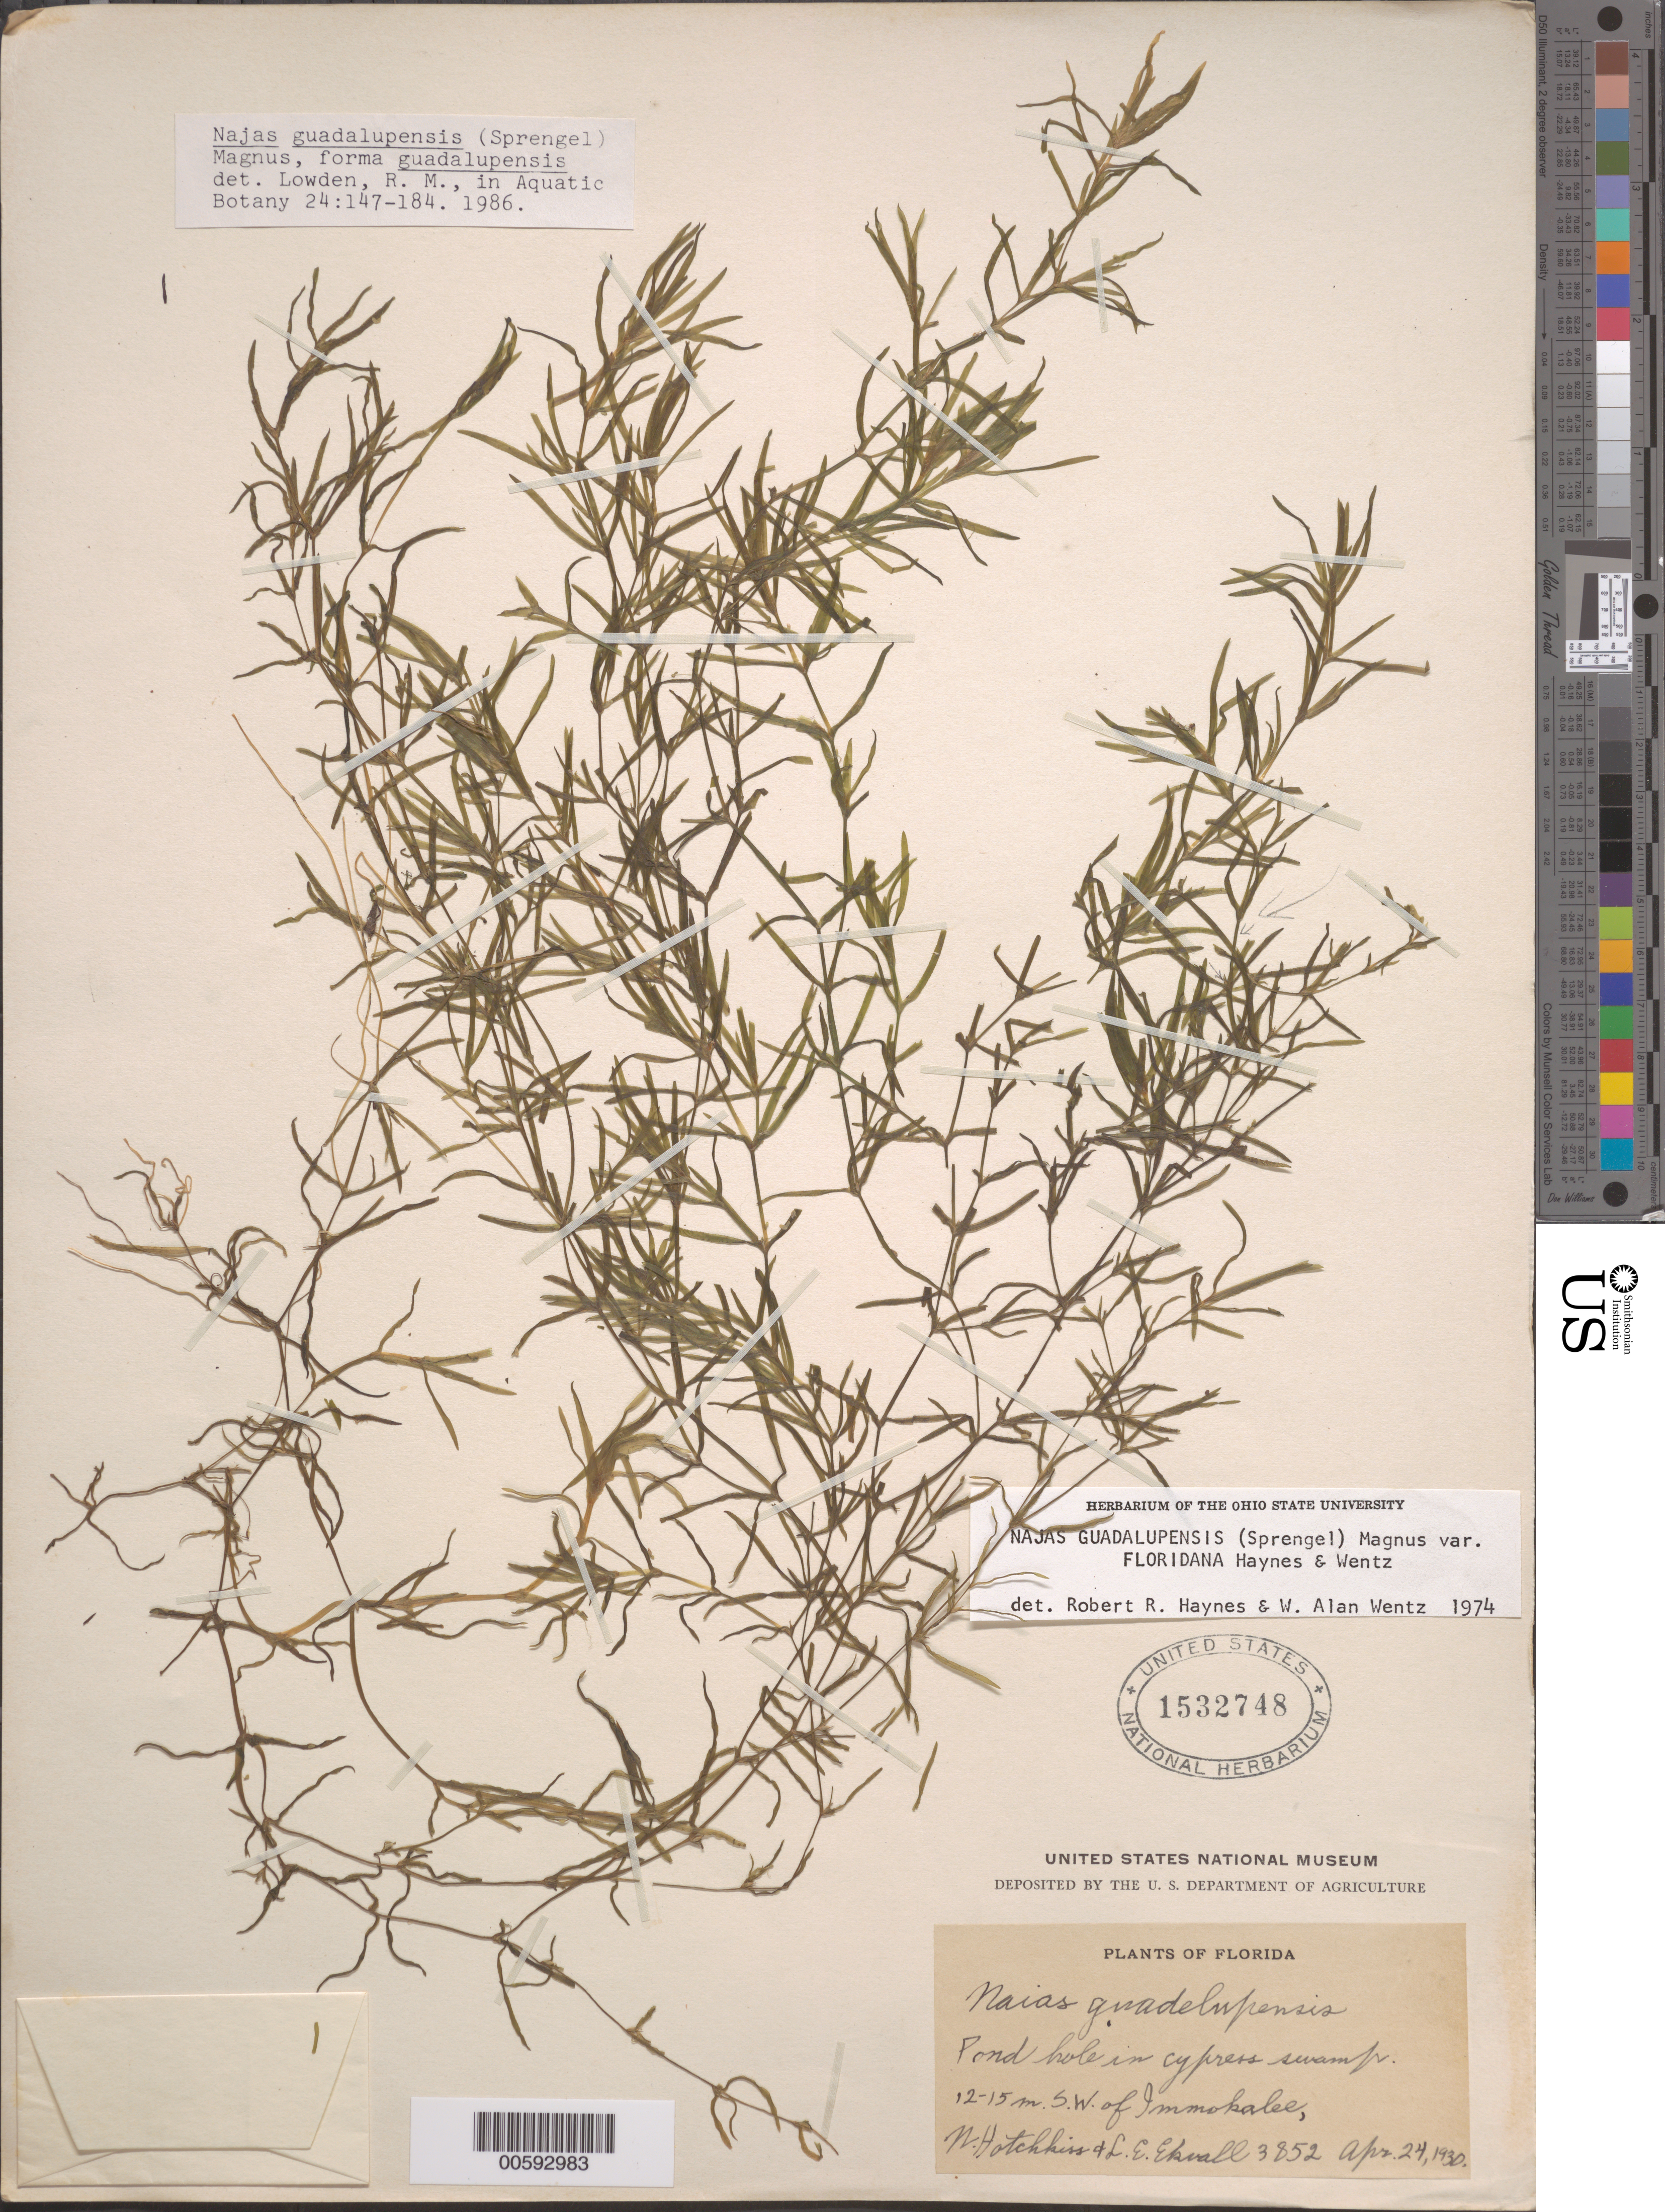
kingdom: Plantae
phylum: Tracheophyta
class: Liliopsida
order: Alismatales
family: Hydrocharitaceae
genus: Najas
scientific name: Najas guadalupensis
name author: (Spreng.) Magnus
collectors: N. Hitchkiss & L. Ekvall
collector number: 3852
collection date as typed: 24 Apr 1930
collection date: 1930-04-24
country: United States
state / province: Florida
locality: SW of Immokalee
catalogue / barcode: US 592983